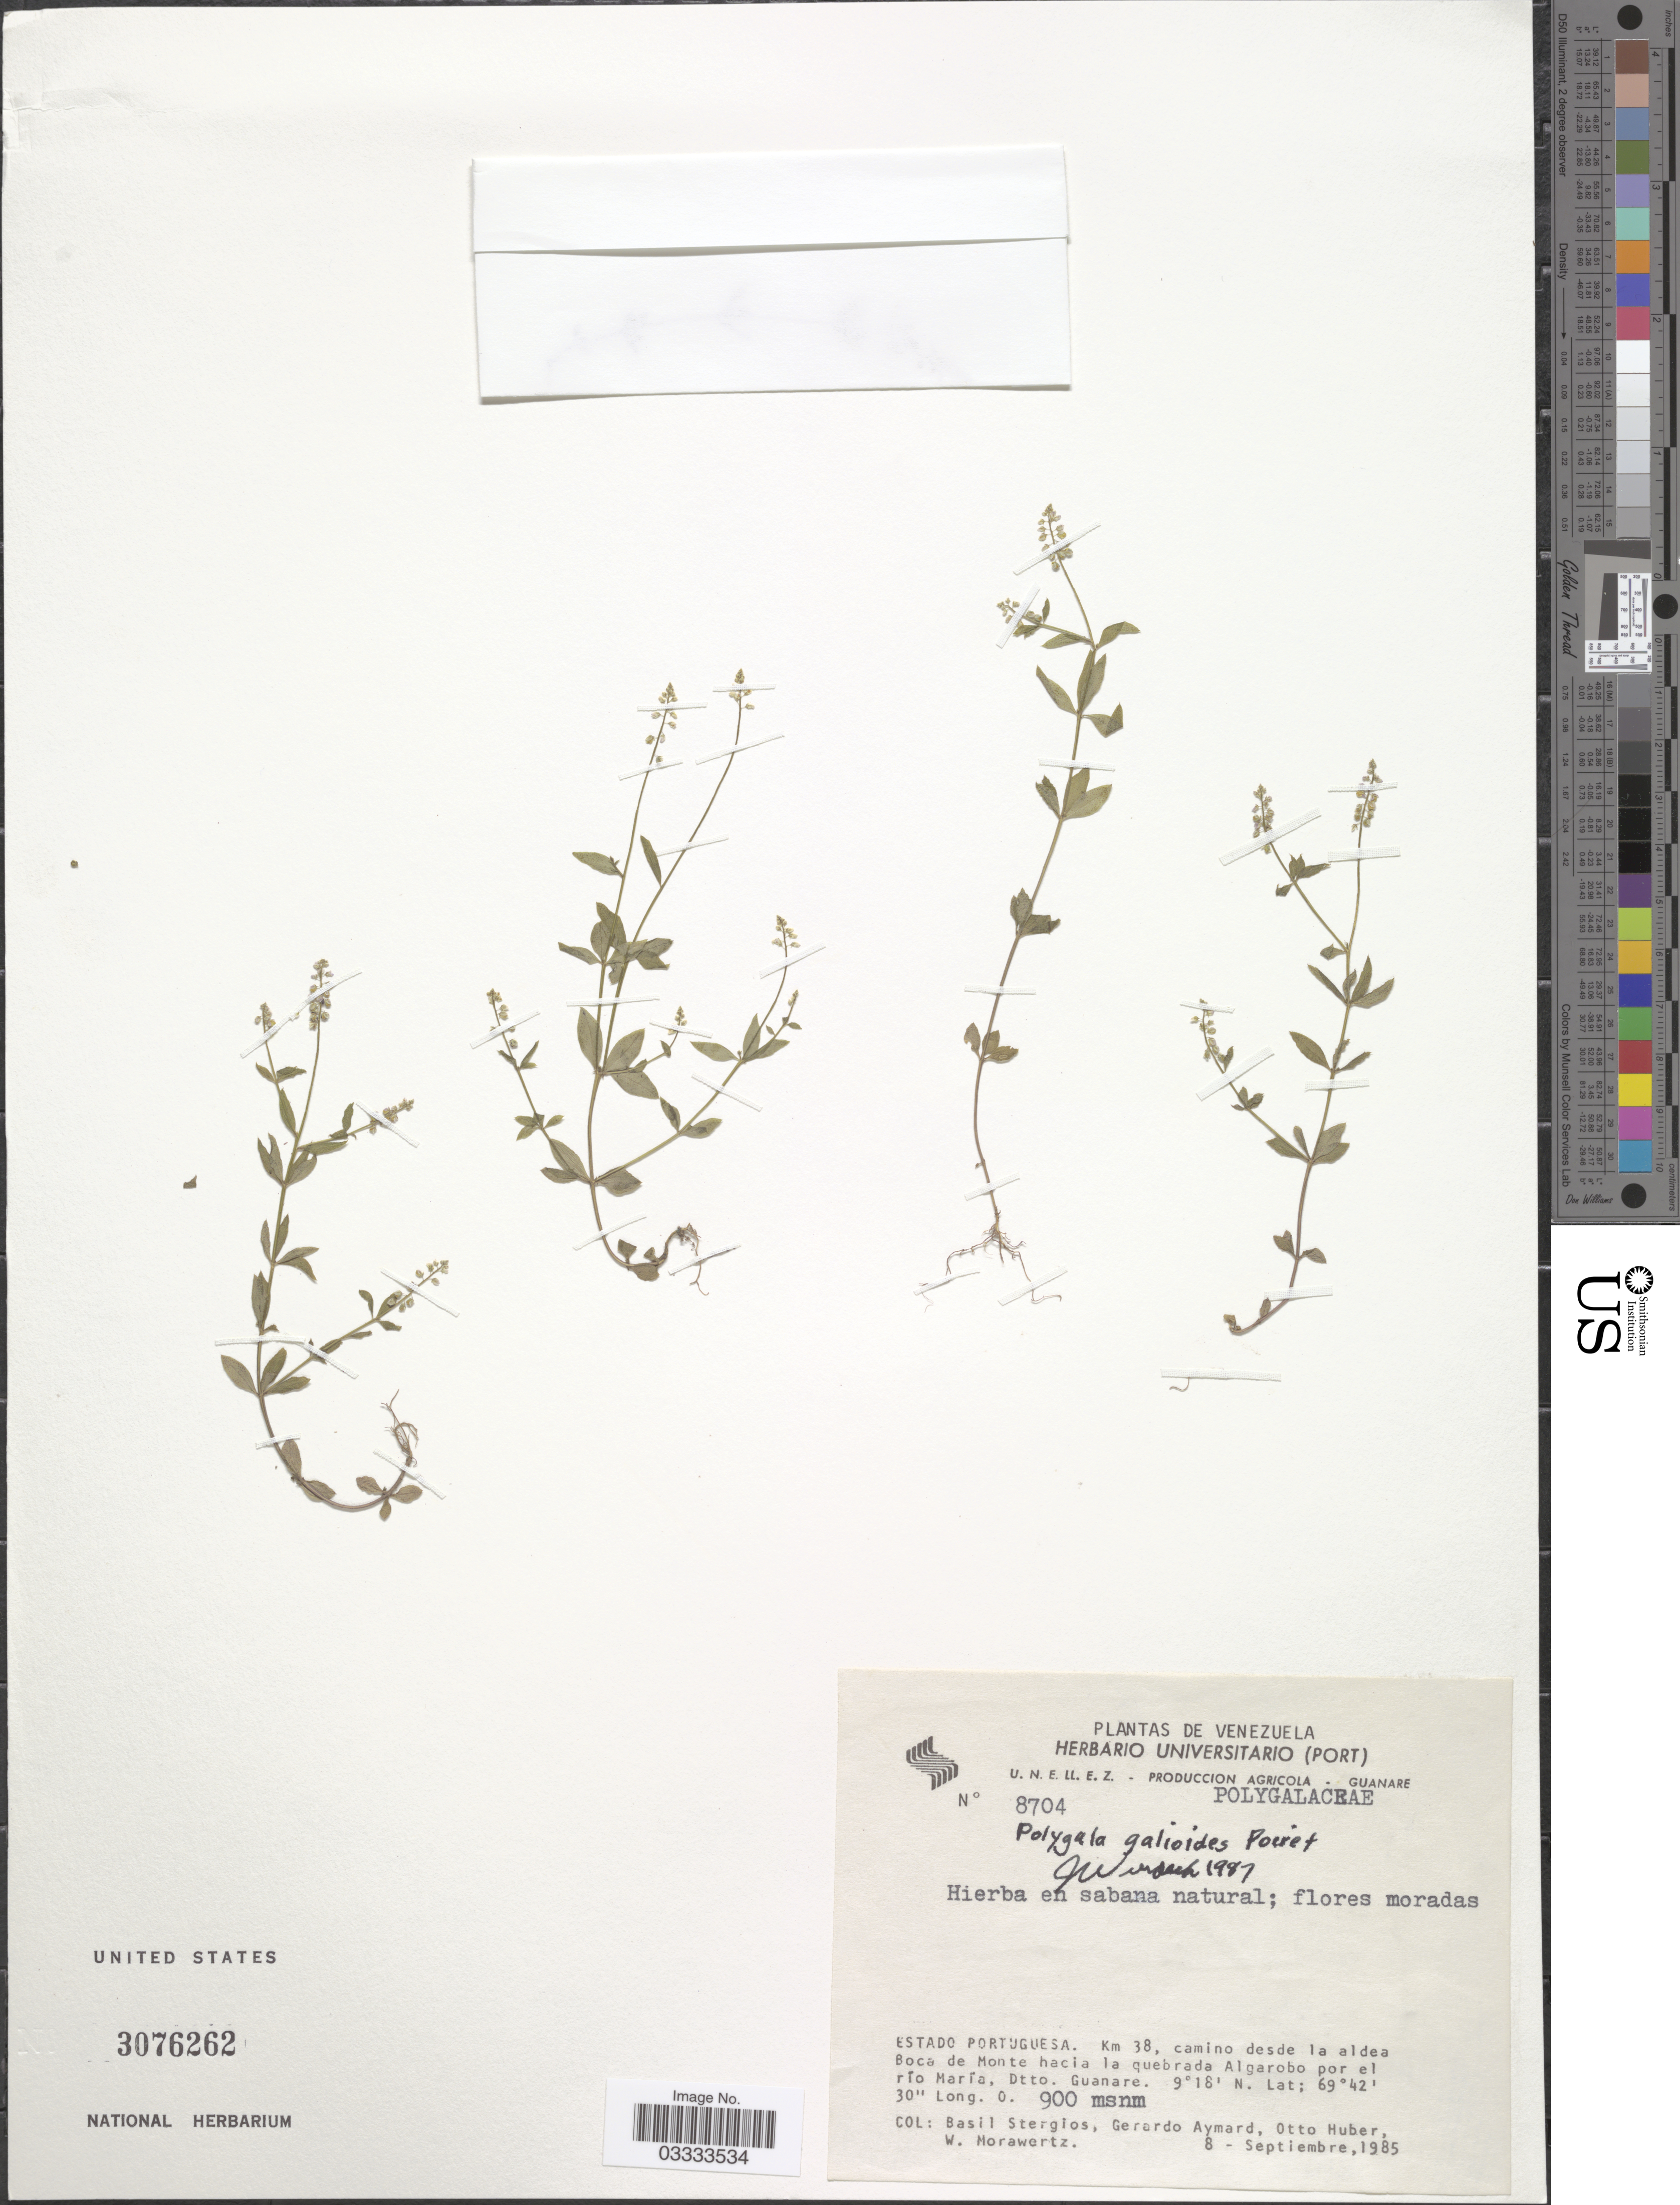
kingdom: Plantae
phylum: Tracheophyta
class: Magnoliopsida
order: Fabales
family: Polygalaceae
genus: Polygala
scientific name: Polygala galioides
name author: Poir.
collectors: B. G. Stergios, G. A. Aymard, O. Huber & W. Morawetz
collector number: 8704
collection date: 1985-09-08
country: Venezuela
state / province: Portuguesa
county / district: Guanare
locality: Km 38, camino desde la aldea Boca de Monte hacia la quebrada Algarobo por el río María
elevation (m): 900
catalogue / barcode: US 3076262